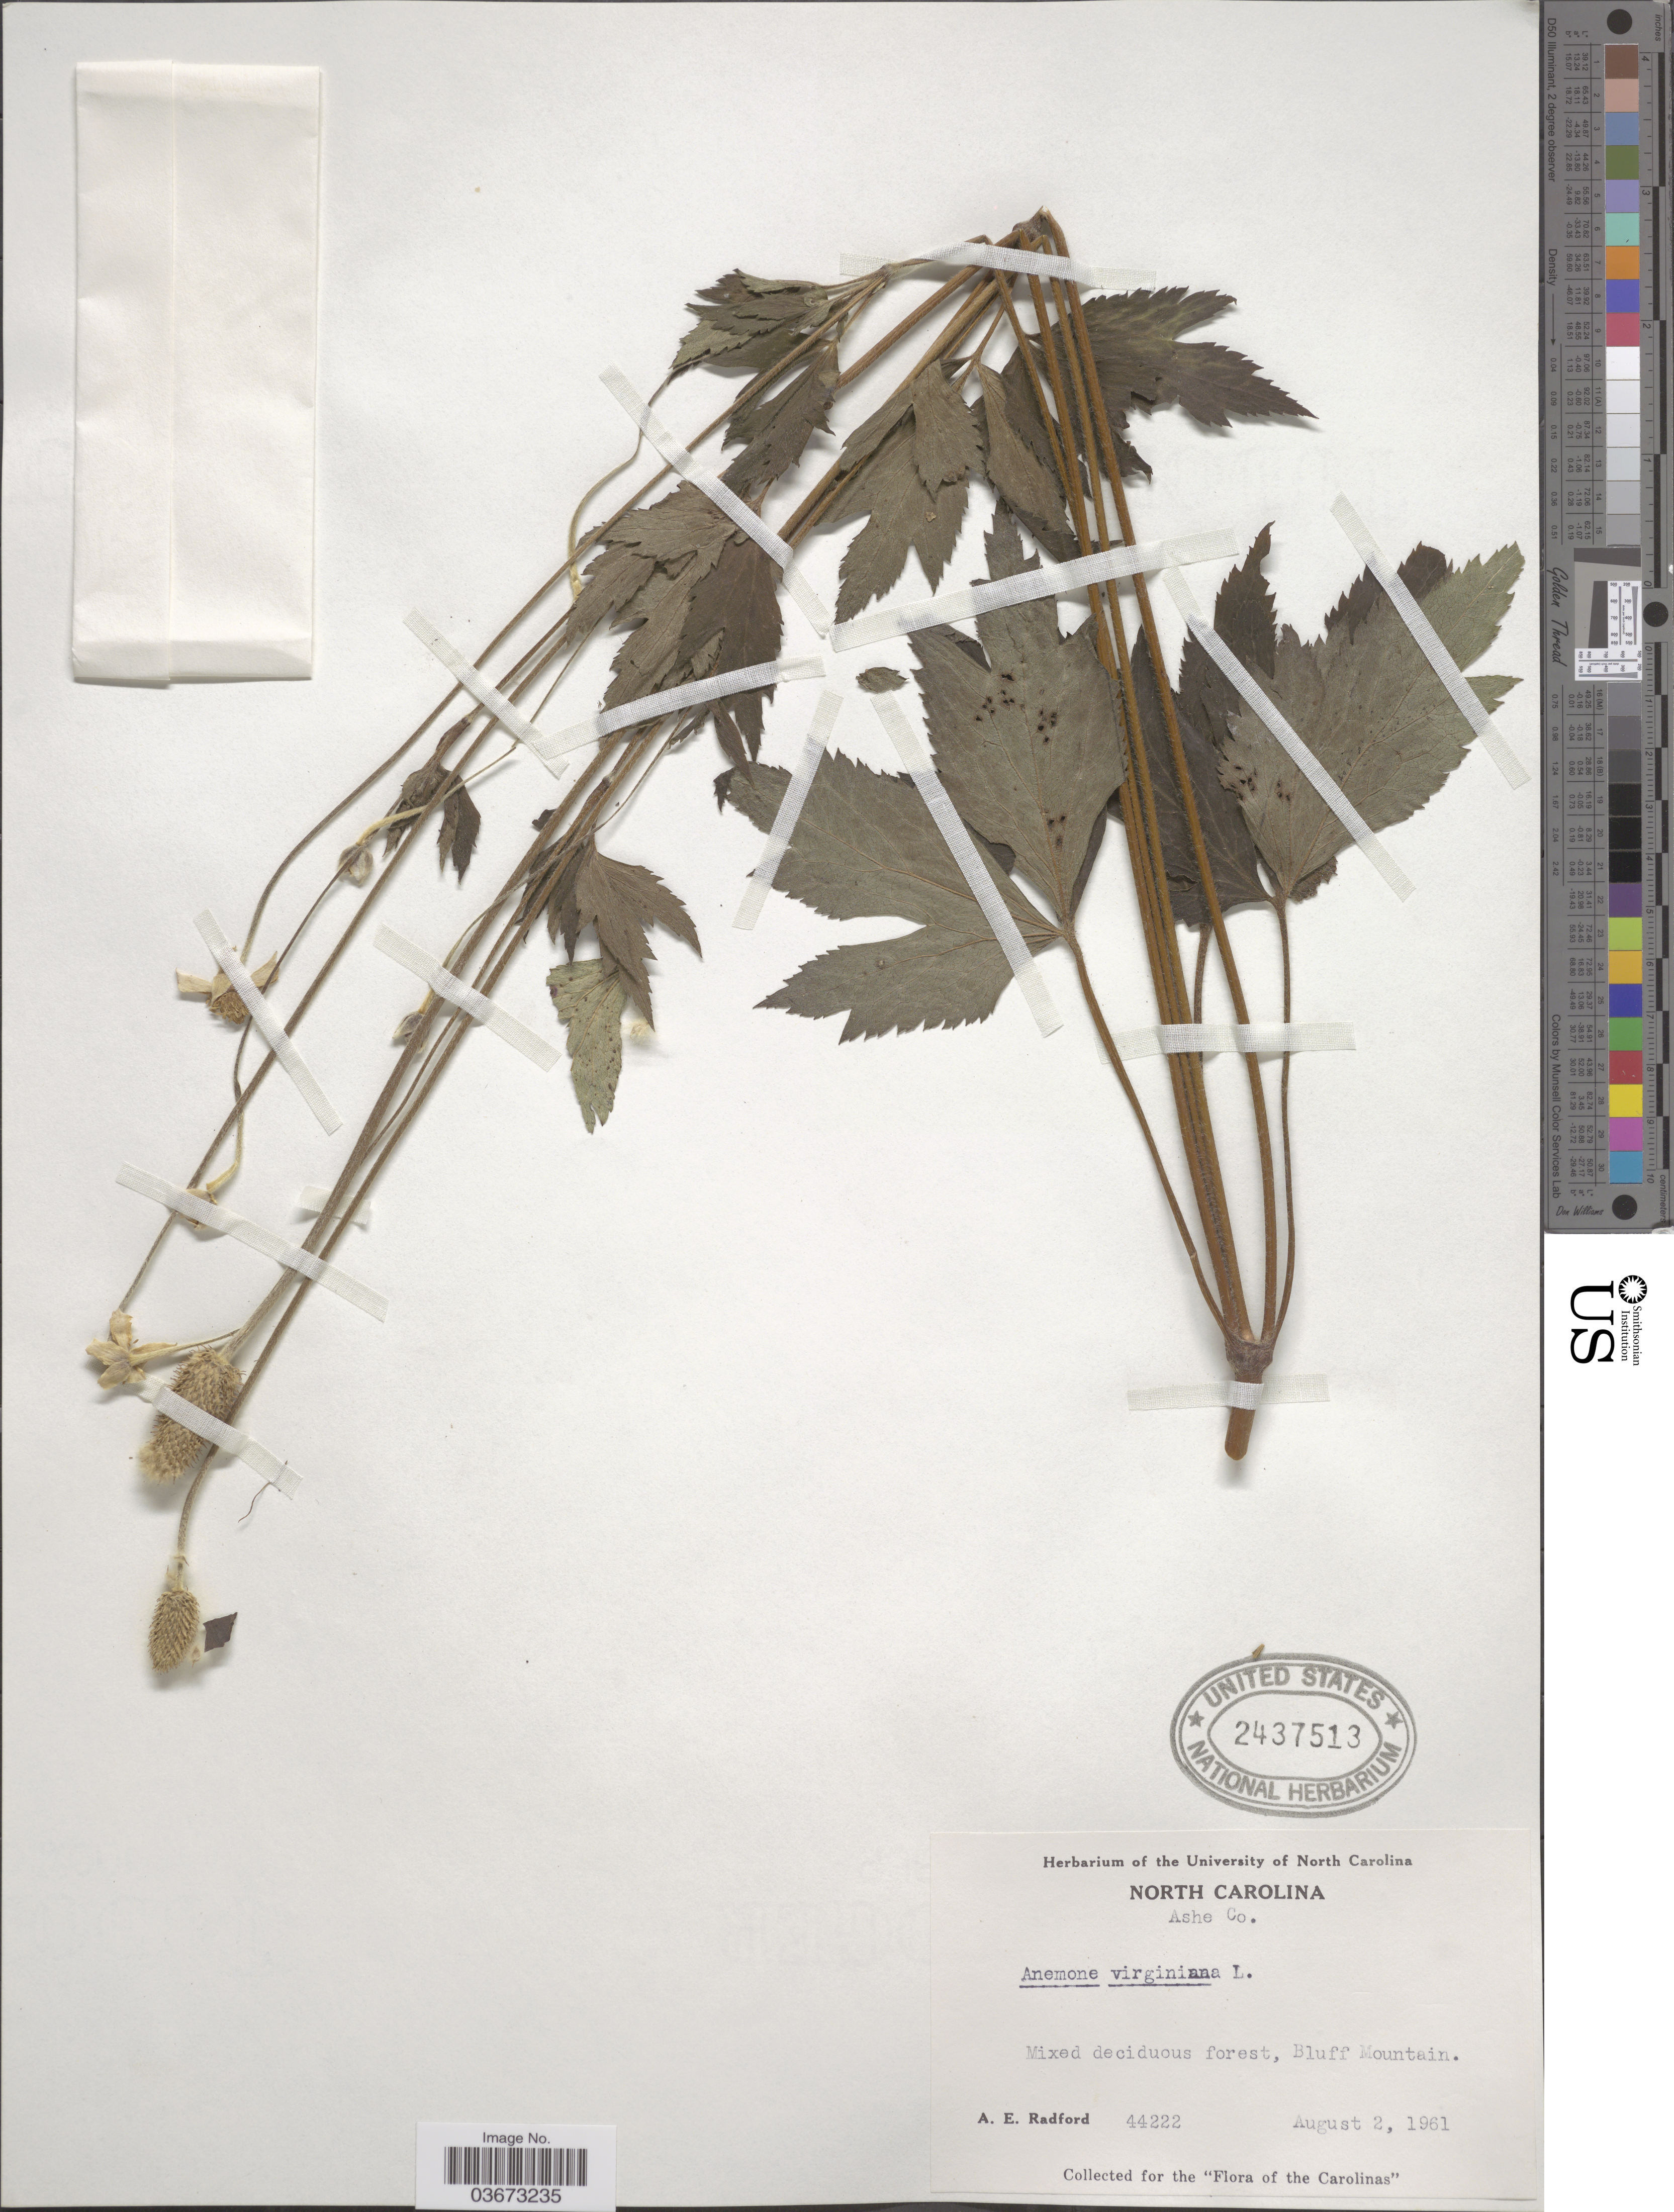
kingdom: Plantae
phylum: Tracheophyta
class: Magnoliopsida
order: Ranunculales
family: Ranunculaceae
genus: Anemone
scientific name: Anemone virginiana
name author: L.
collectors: A. E. Radford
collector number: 44222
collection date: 1961-08-02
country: United States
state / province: North Carolina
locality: Ashe Co. Bluff Mountain. Carolinas.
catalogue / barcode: US 2437513